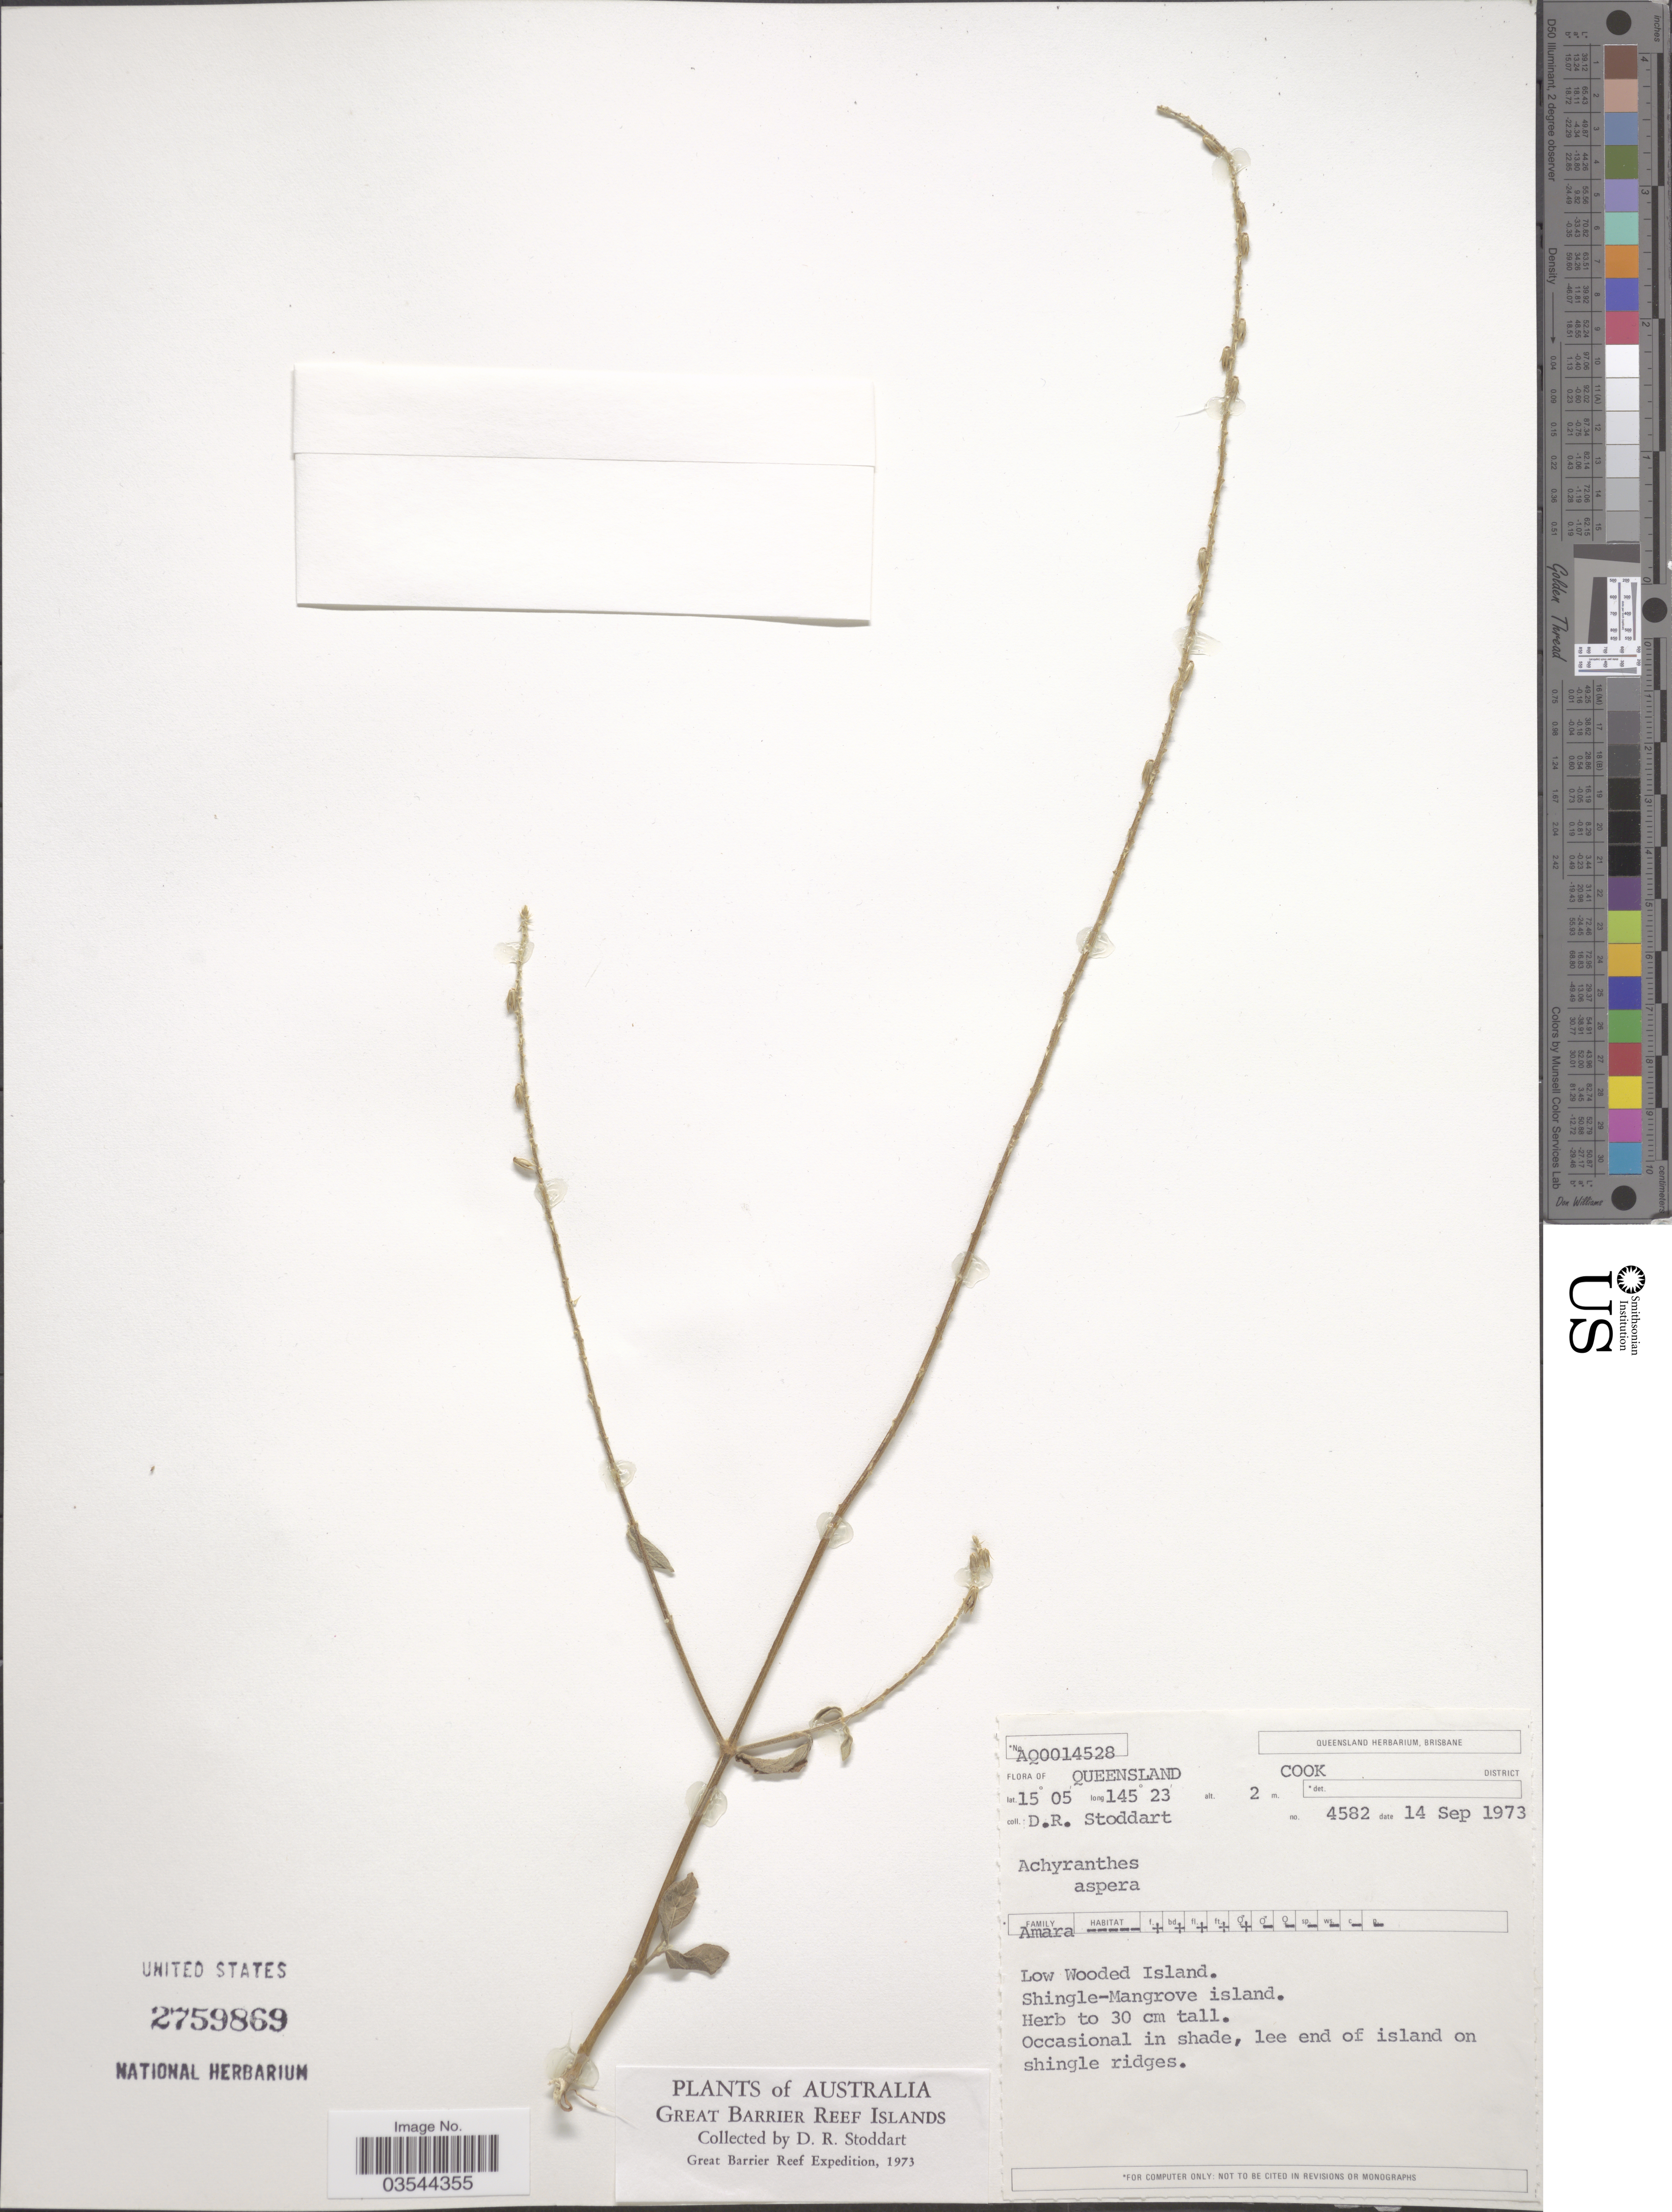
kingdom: Plantae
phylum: Tracheophyta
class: Magnoliopsida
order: Caryophyllales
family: Amaranthaceae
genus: Achyranthes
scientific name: Achyranthes aspera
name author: L.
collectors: D. R. Stoddart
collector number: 4582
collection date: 1973-09-14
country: Australia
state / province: Queensland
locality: Cook District. Low Wooded Island. Shingle-Mangrove island. Great Barrier Reef Islands.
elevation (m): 2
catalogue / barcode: US 2759869